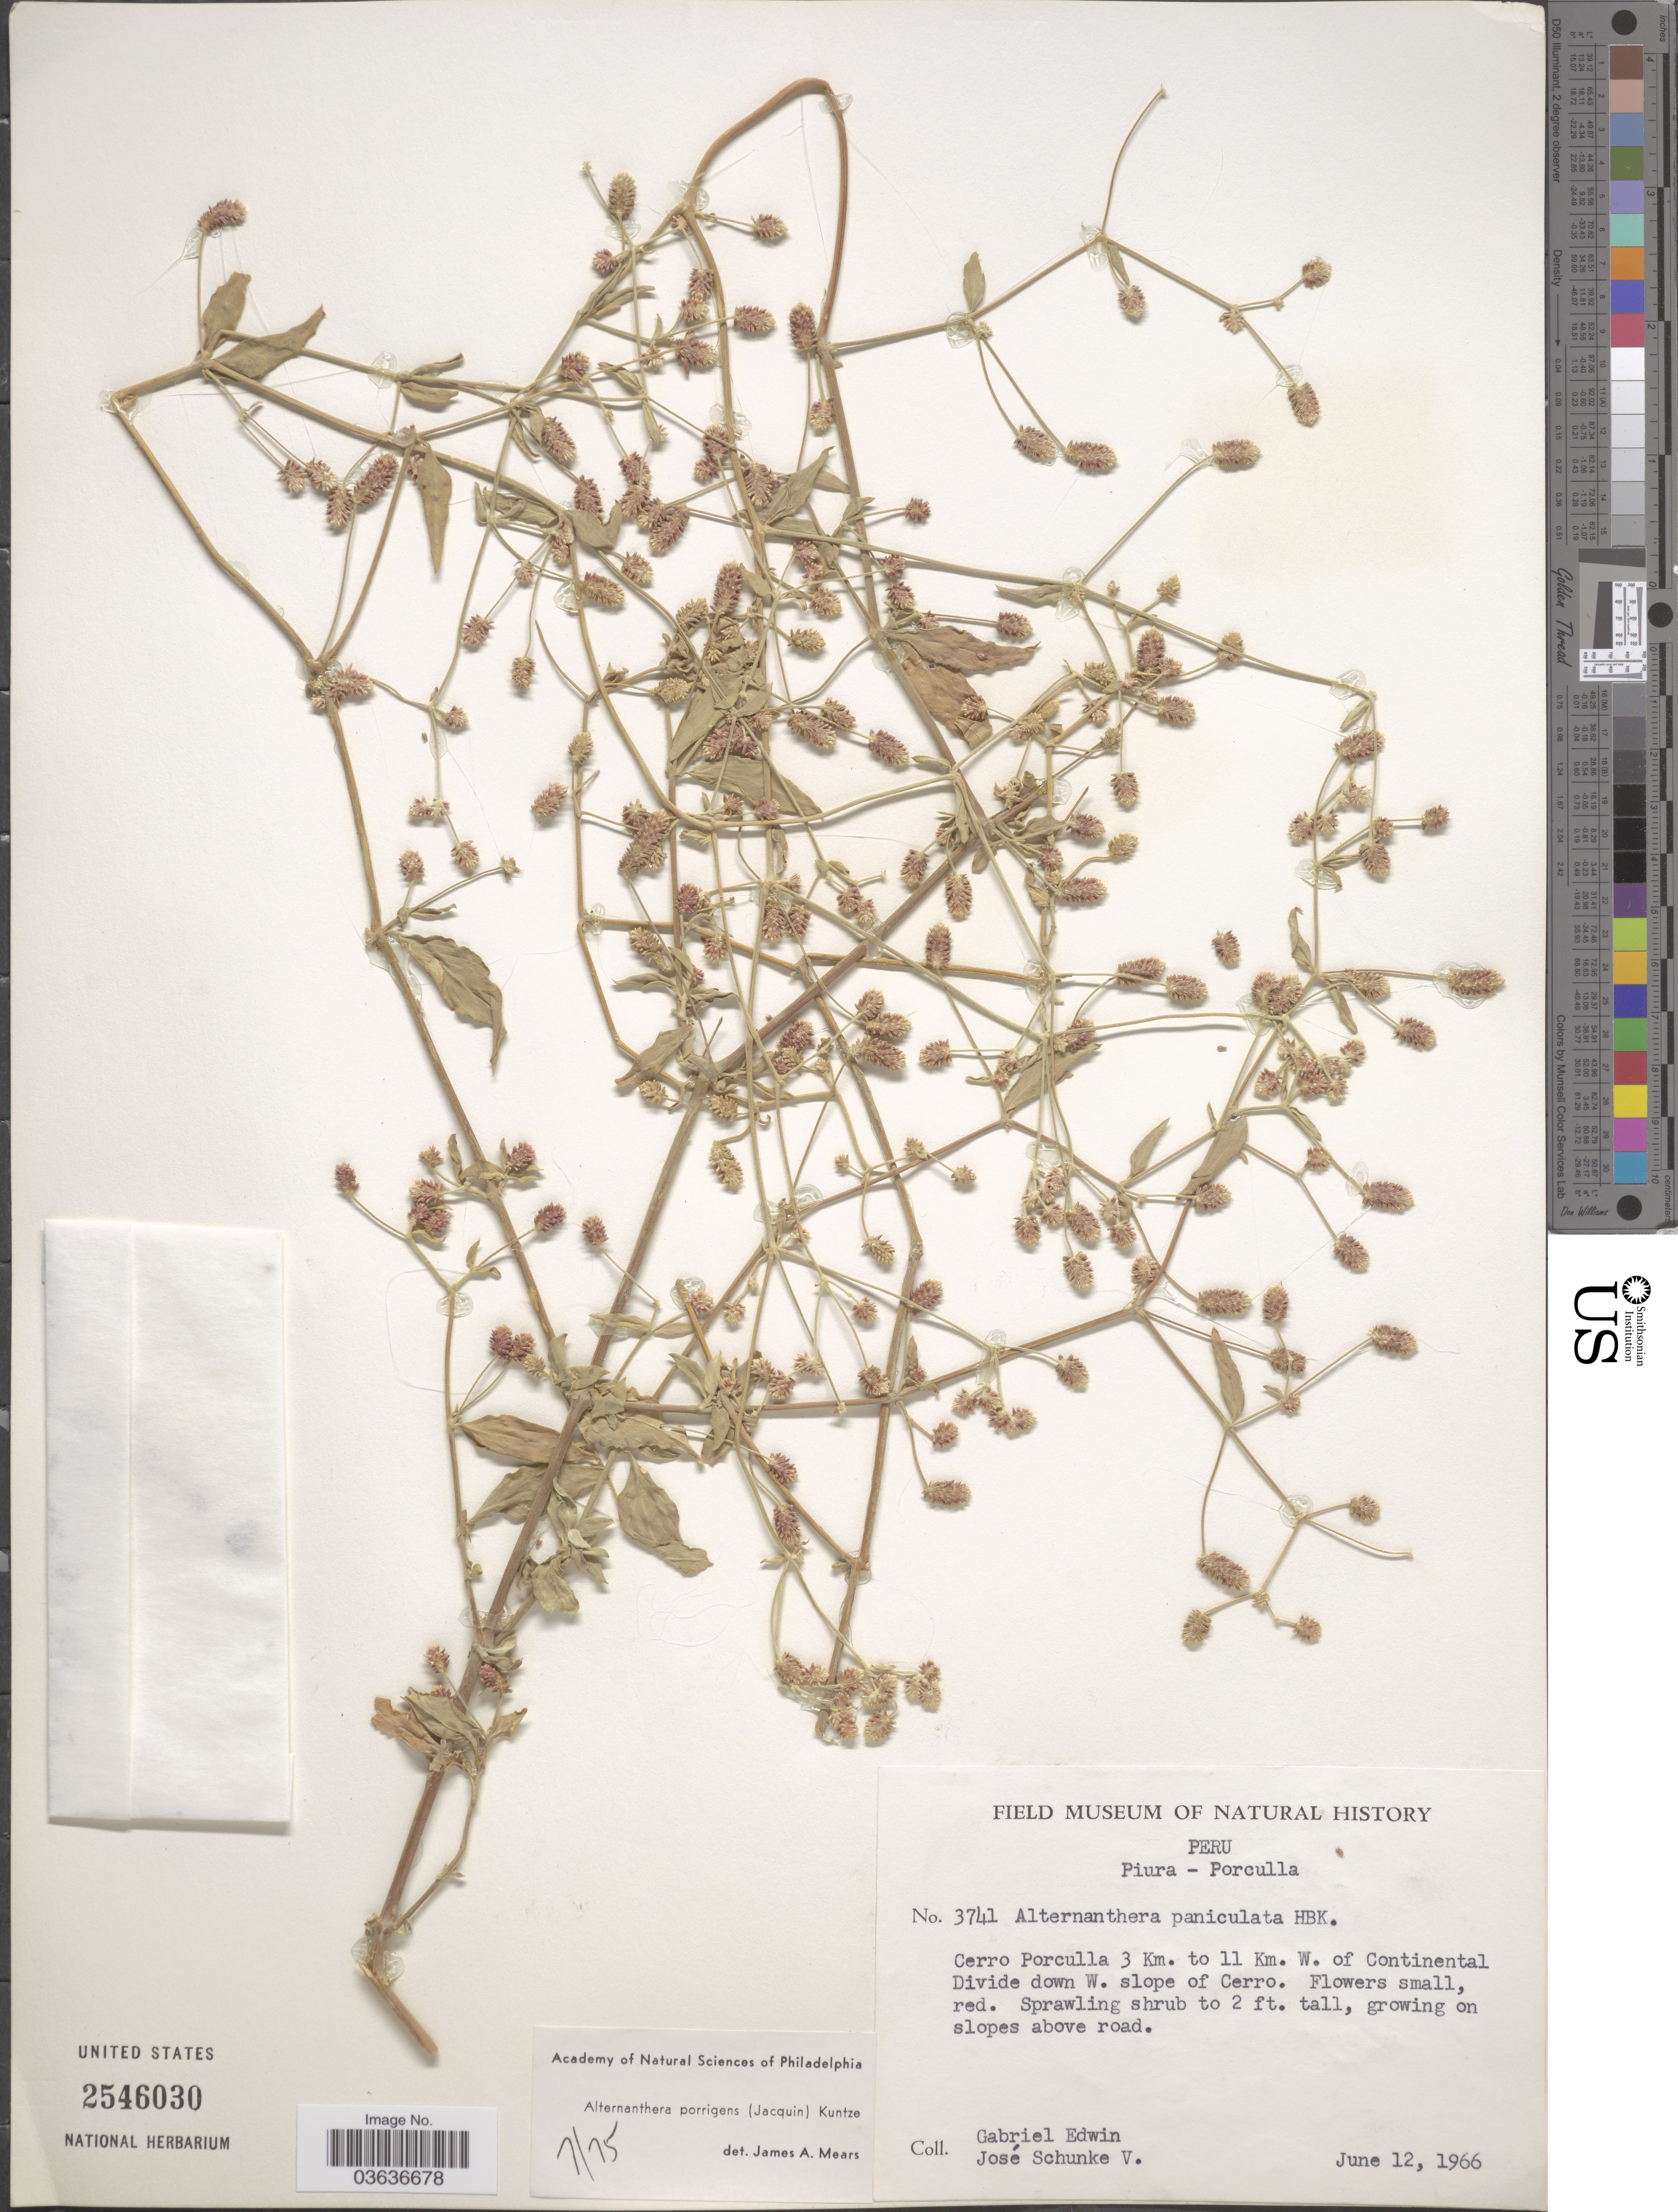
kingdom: Plantae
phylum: Tracheophyta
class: Magnoliopsida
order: Caryophyllales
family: Amaranthaceae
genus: Alternanthera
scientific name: Alternanthera porrigens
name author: (Jacq.) Kuntze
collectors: G. Edwin & J. Schunke Vigo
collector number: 3741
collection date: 1966-06-12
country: Peru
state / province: Piura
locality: Porculla. Cerro Porculla 3 Km. to 11 Km. W. of Continental Divide down W. slope of Cerro.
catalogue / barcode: US 2546030